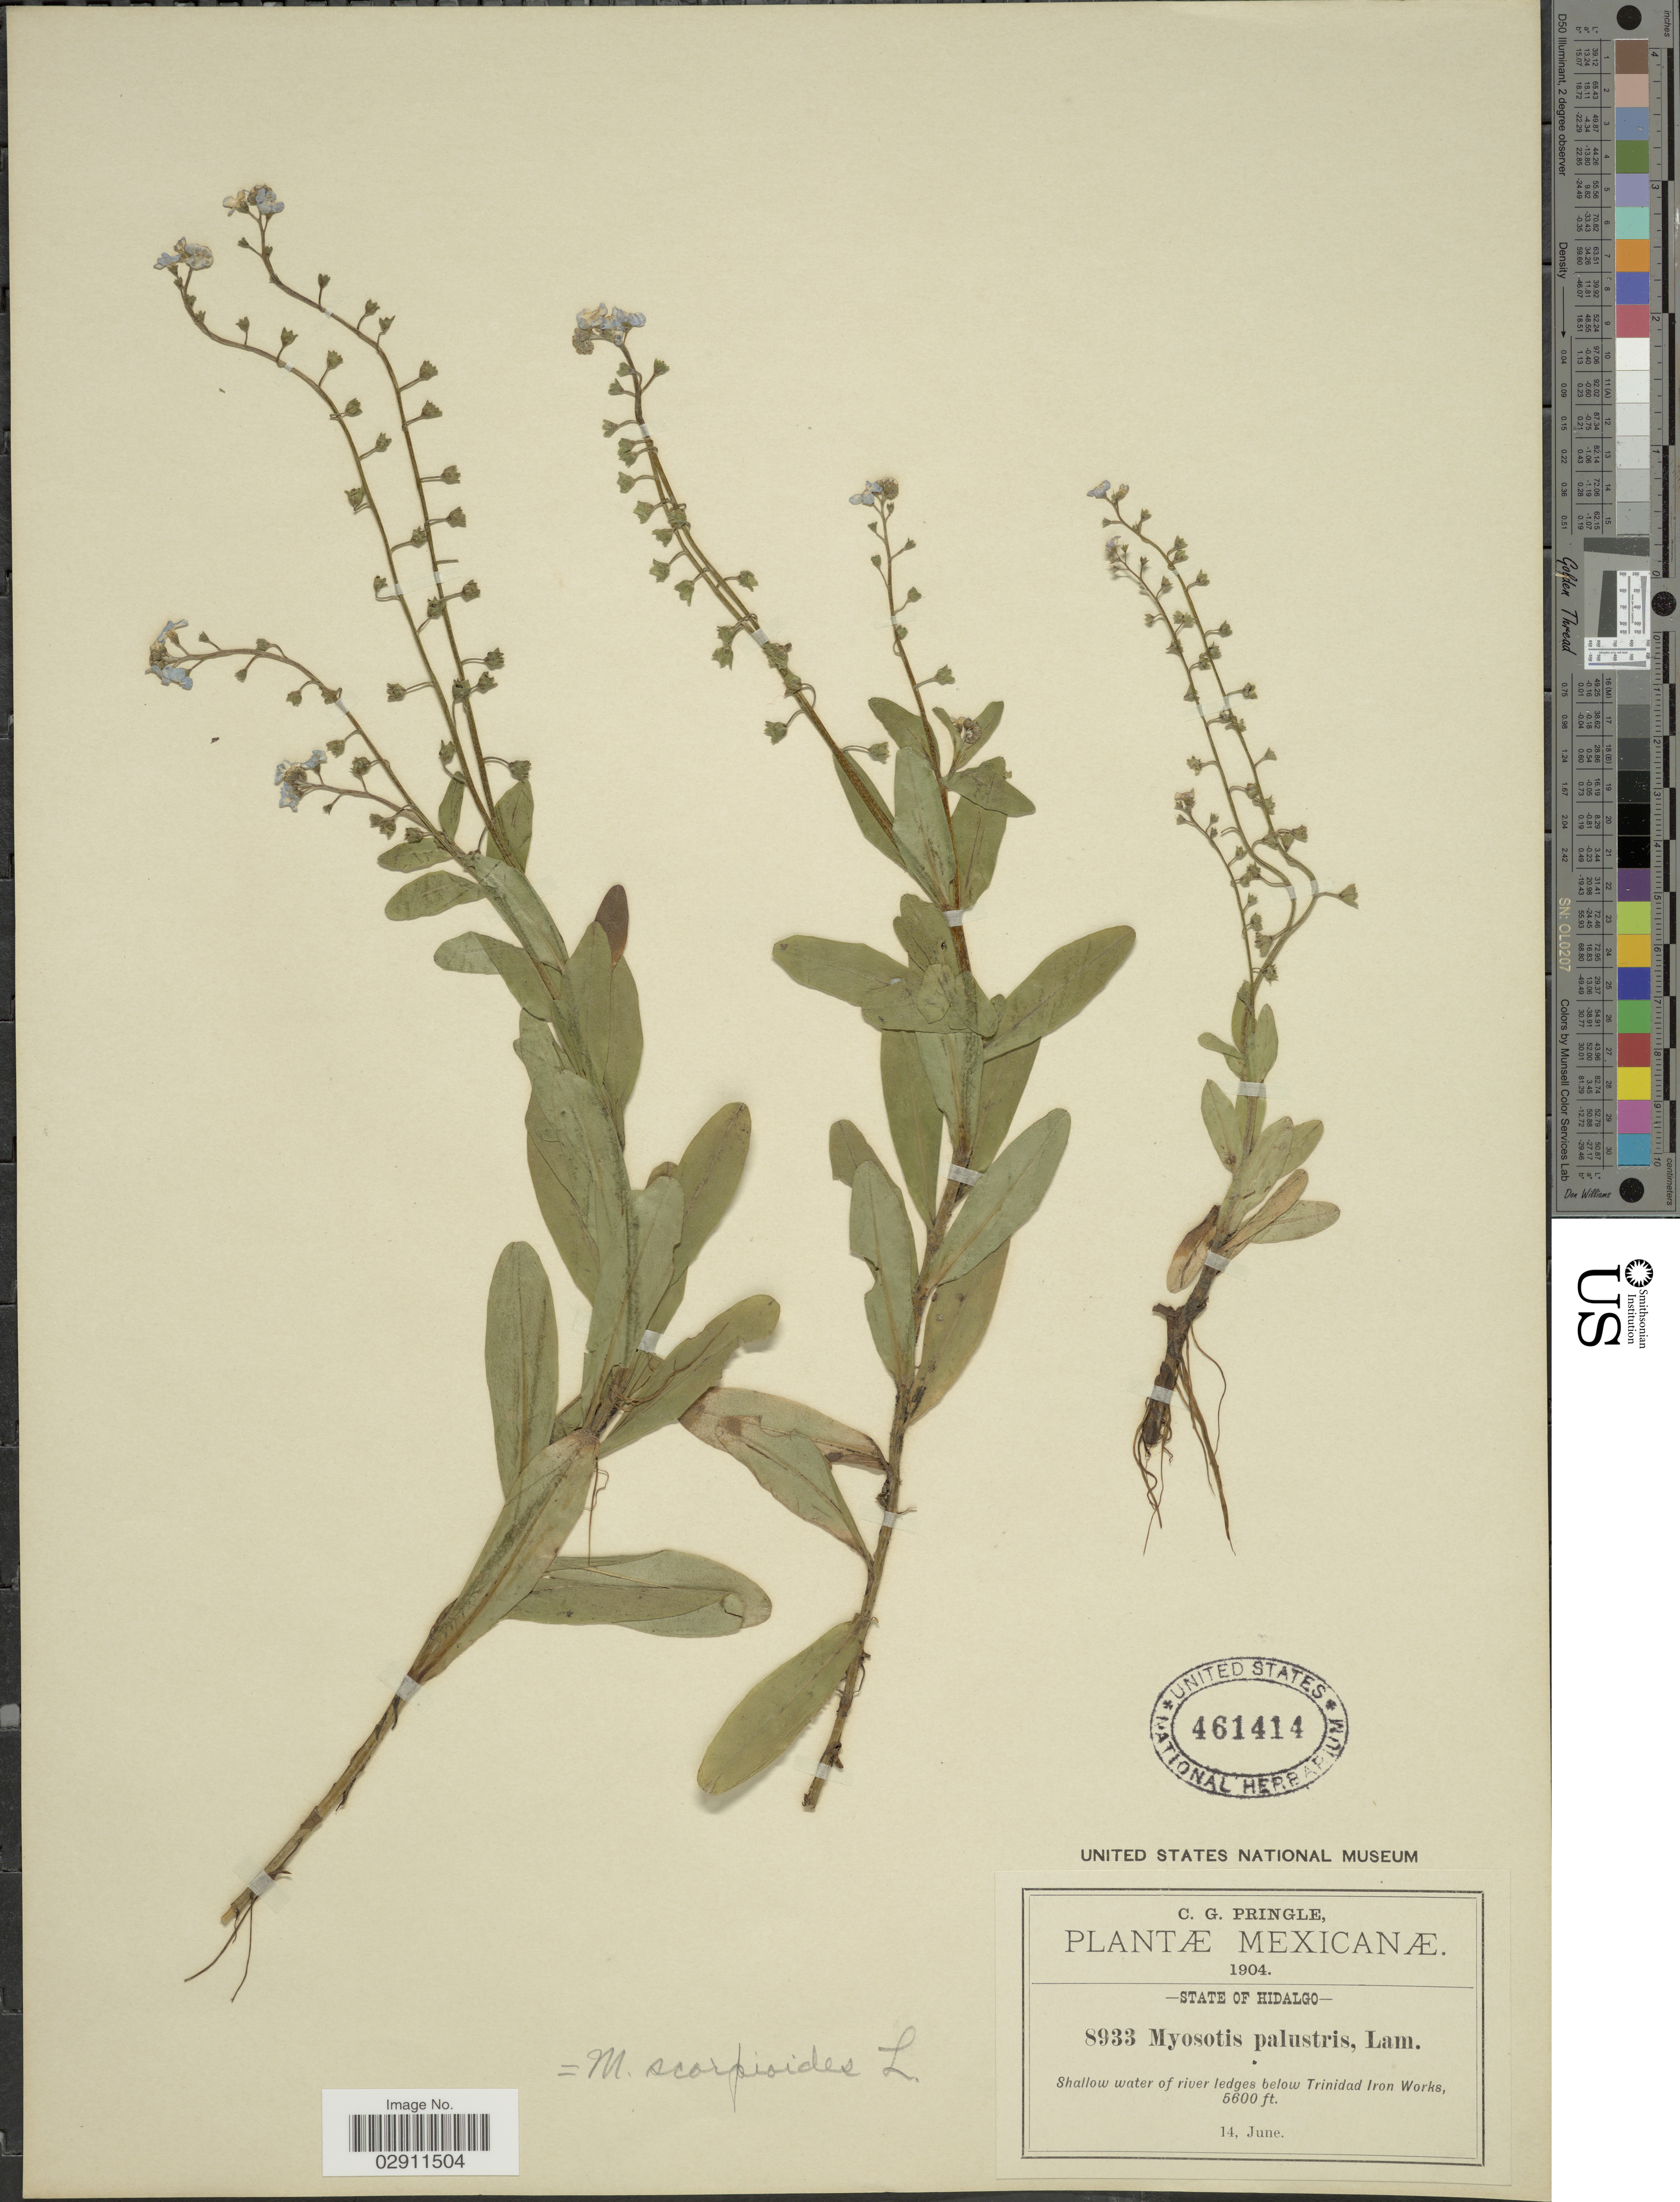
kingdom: Plantae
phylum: Tracheophyta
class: Magnoliopsida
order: Boraginales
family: Boraginaceae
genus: Myosotis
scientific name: Myosotis scorpioides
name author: L.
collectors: C. G. Pringle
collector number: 8933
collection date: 1904-06-14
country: Mexico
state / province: Hidalgo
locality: Shallow water of river ledges below Trinidad Iron Works.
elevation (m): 1707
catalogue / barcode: US 461414